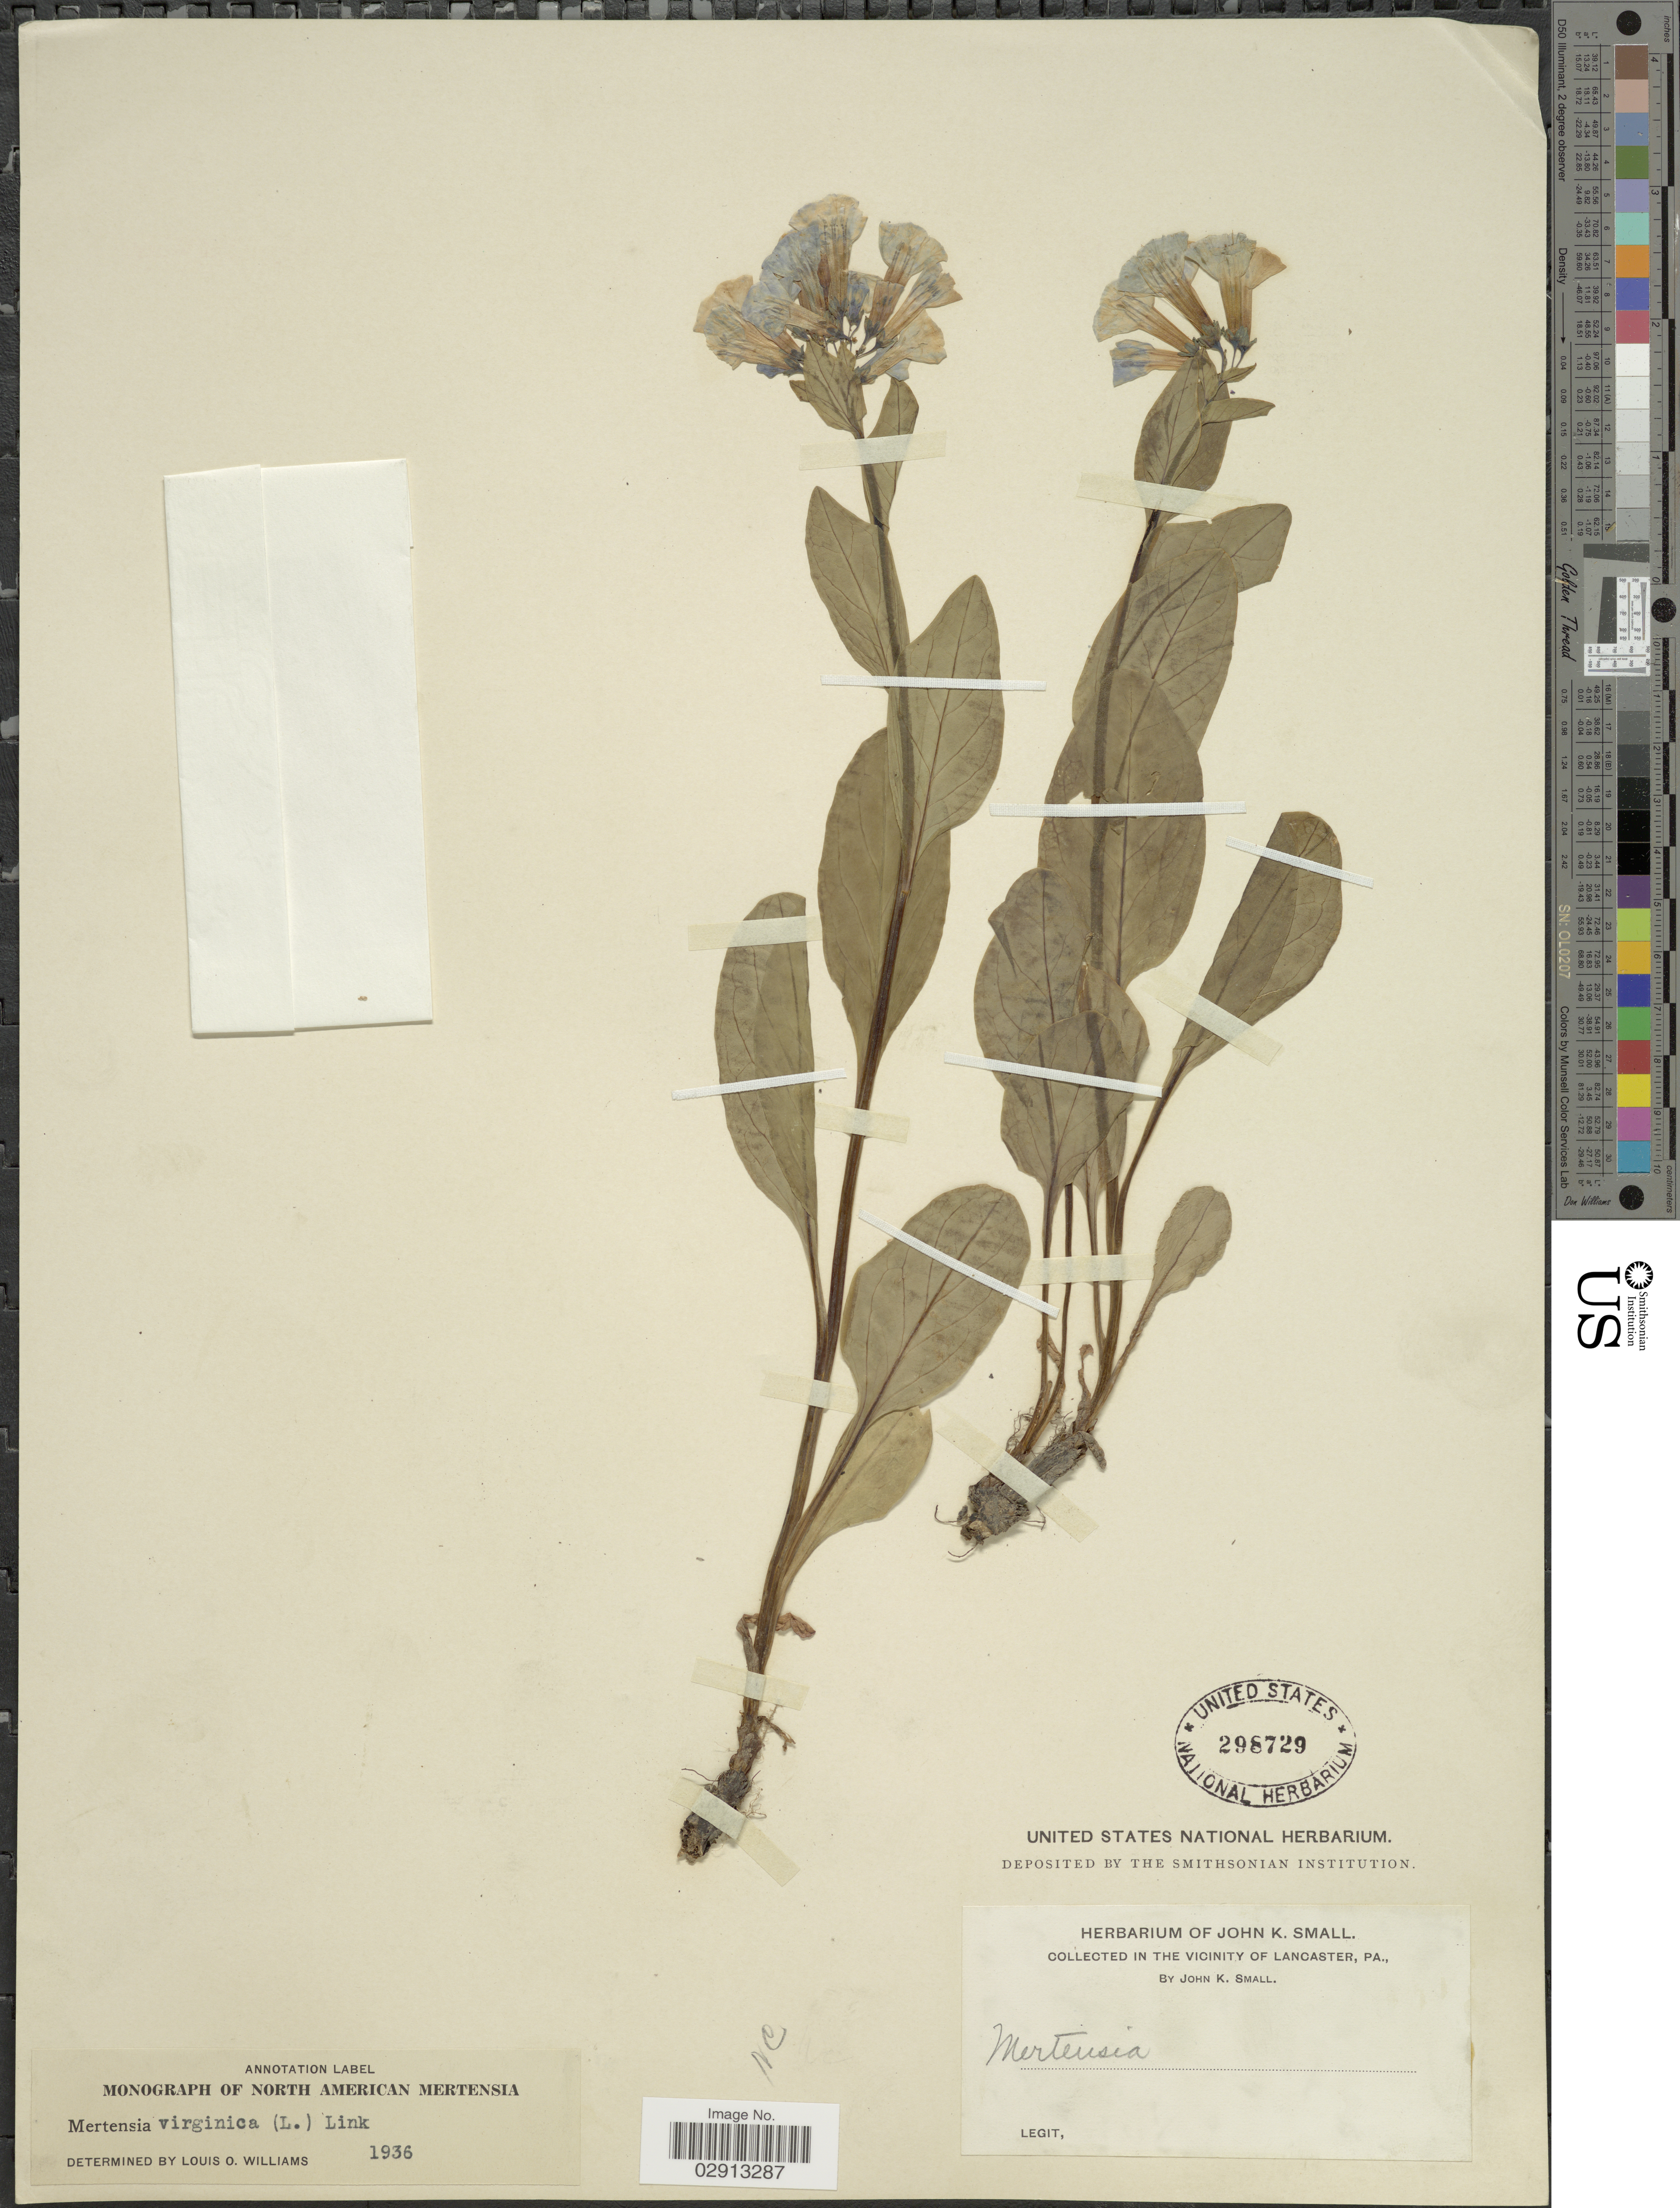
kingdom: Plantae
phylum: Tracheophyta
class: Magnoliopsida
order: Boraginales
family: Boraginaceae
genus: Mertensia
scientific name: Mertensia virginica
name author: (L.) Pers. ex Link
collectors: J. K. Small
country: United States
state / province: Pennsylvania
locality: The Vicinity of Lancaster.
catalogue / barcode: US 298729